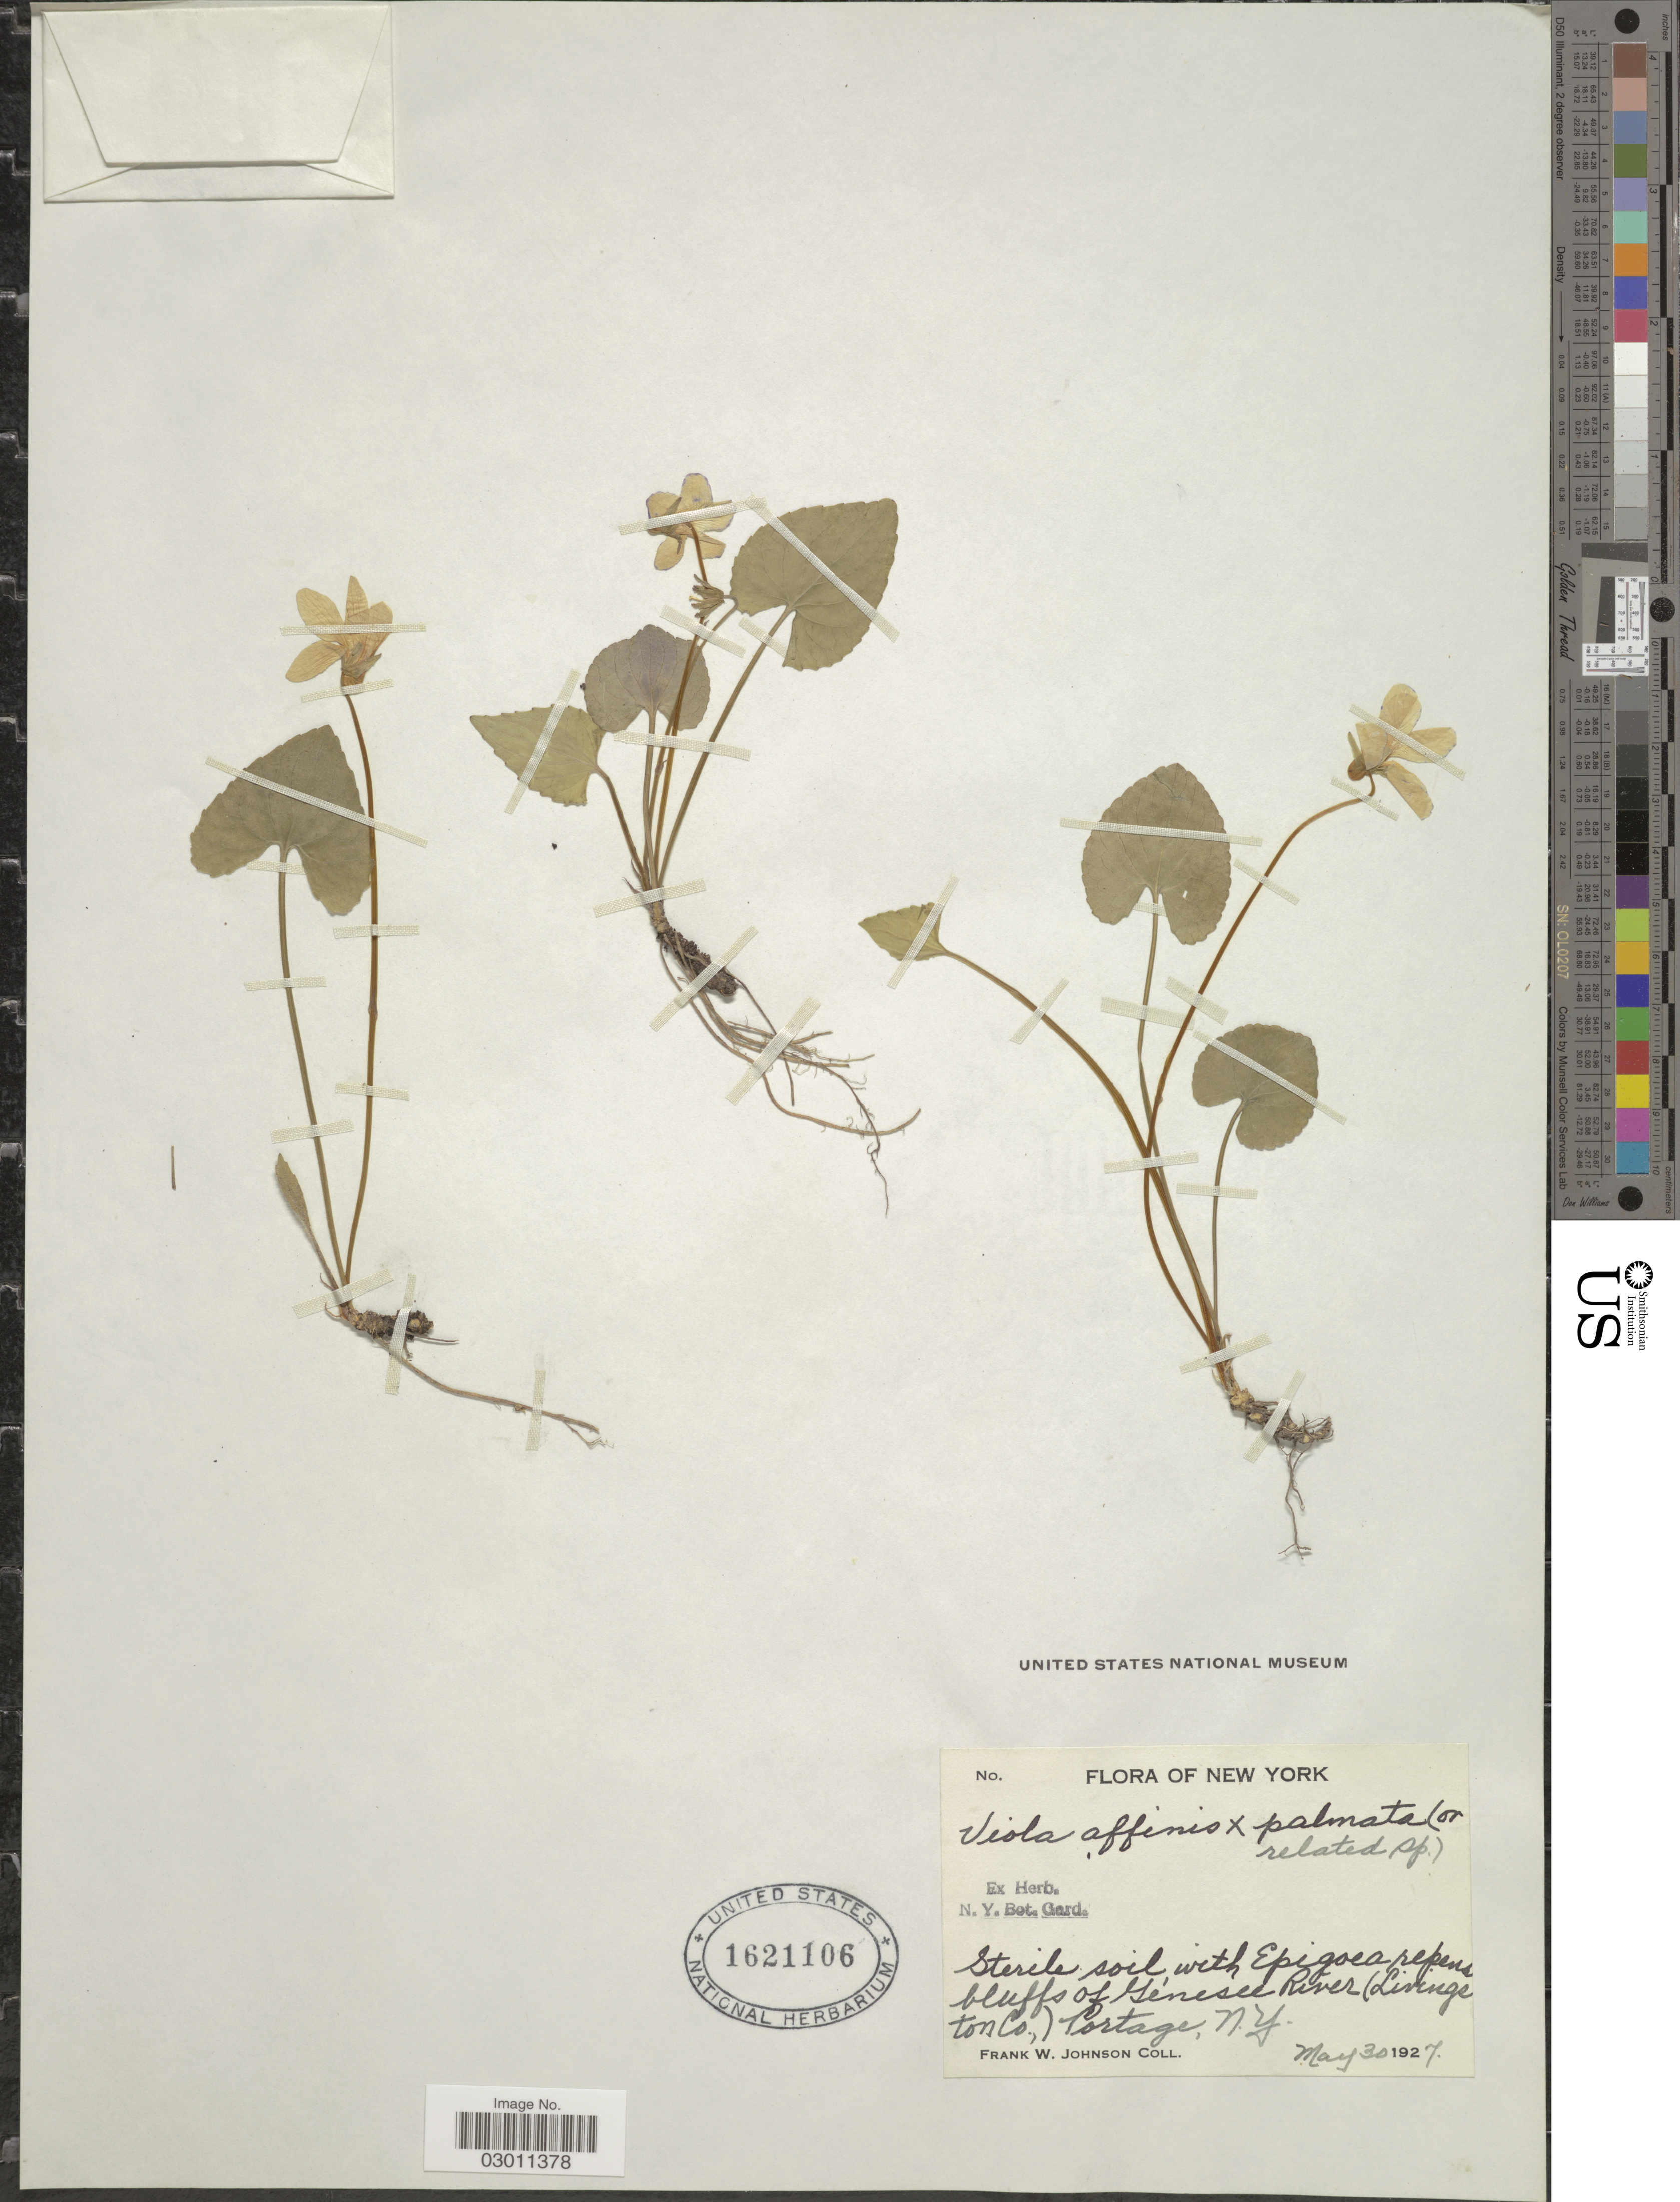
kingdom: Plantae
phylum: Tracheophyta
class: Magnoliopsida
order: Malpighiales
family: Violaceae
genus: Viola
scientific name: Viola affinis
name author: LeConte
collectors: F. W. Johnson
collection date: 1927-05-30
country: United States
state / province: New York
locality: Bluffs of Genesee River (Livingston Co.) Portage.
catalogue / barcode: US 1621106